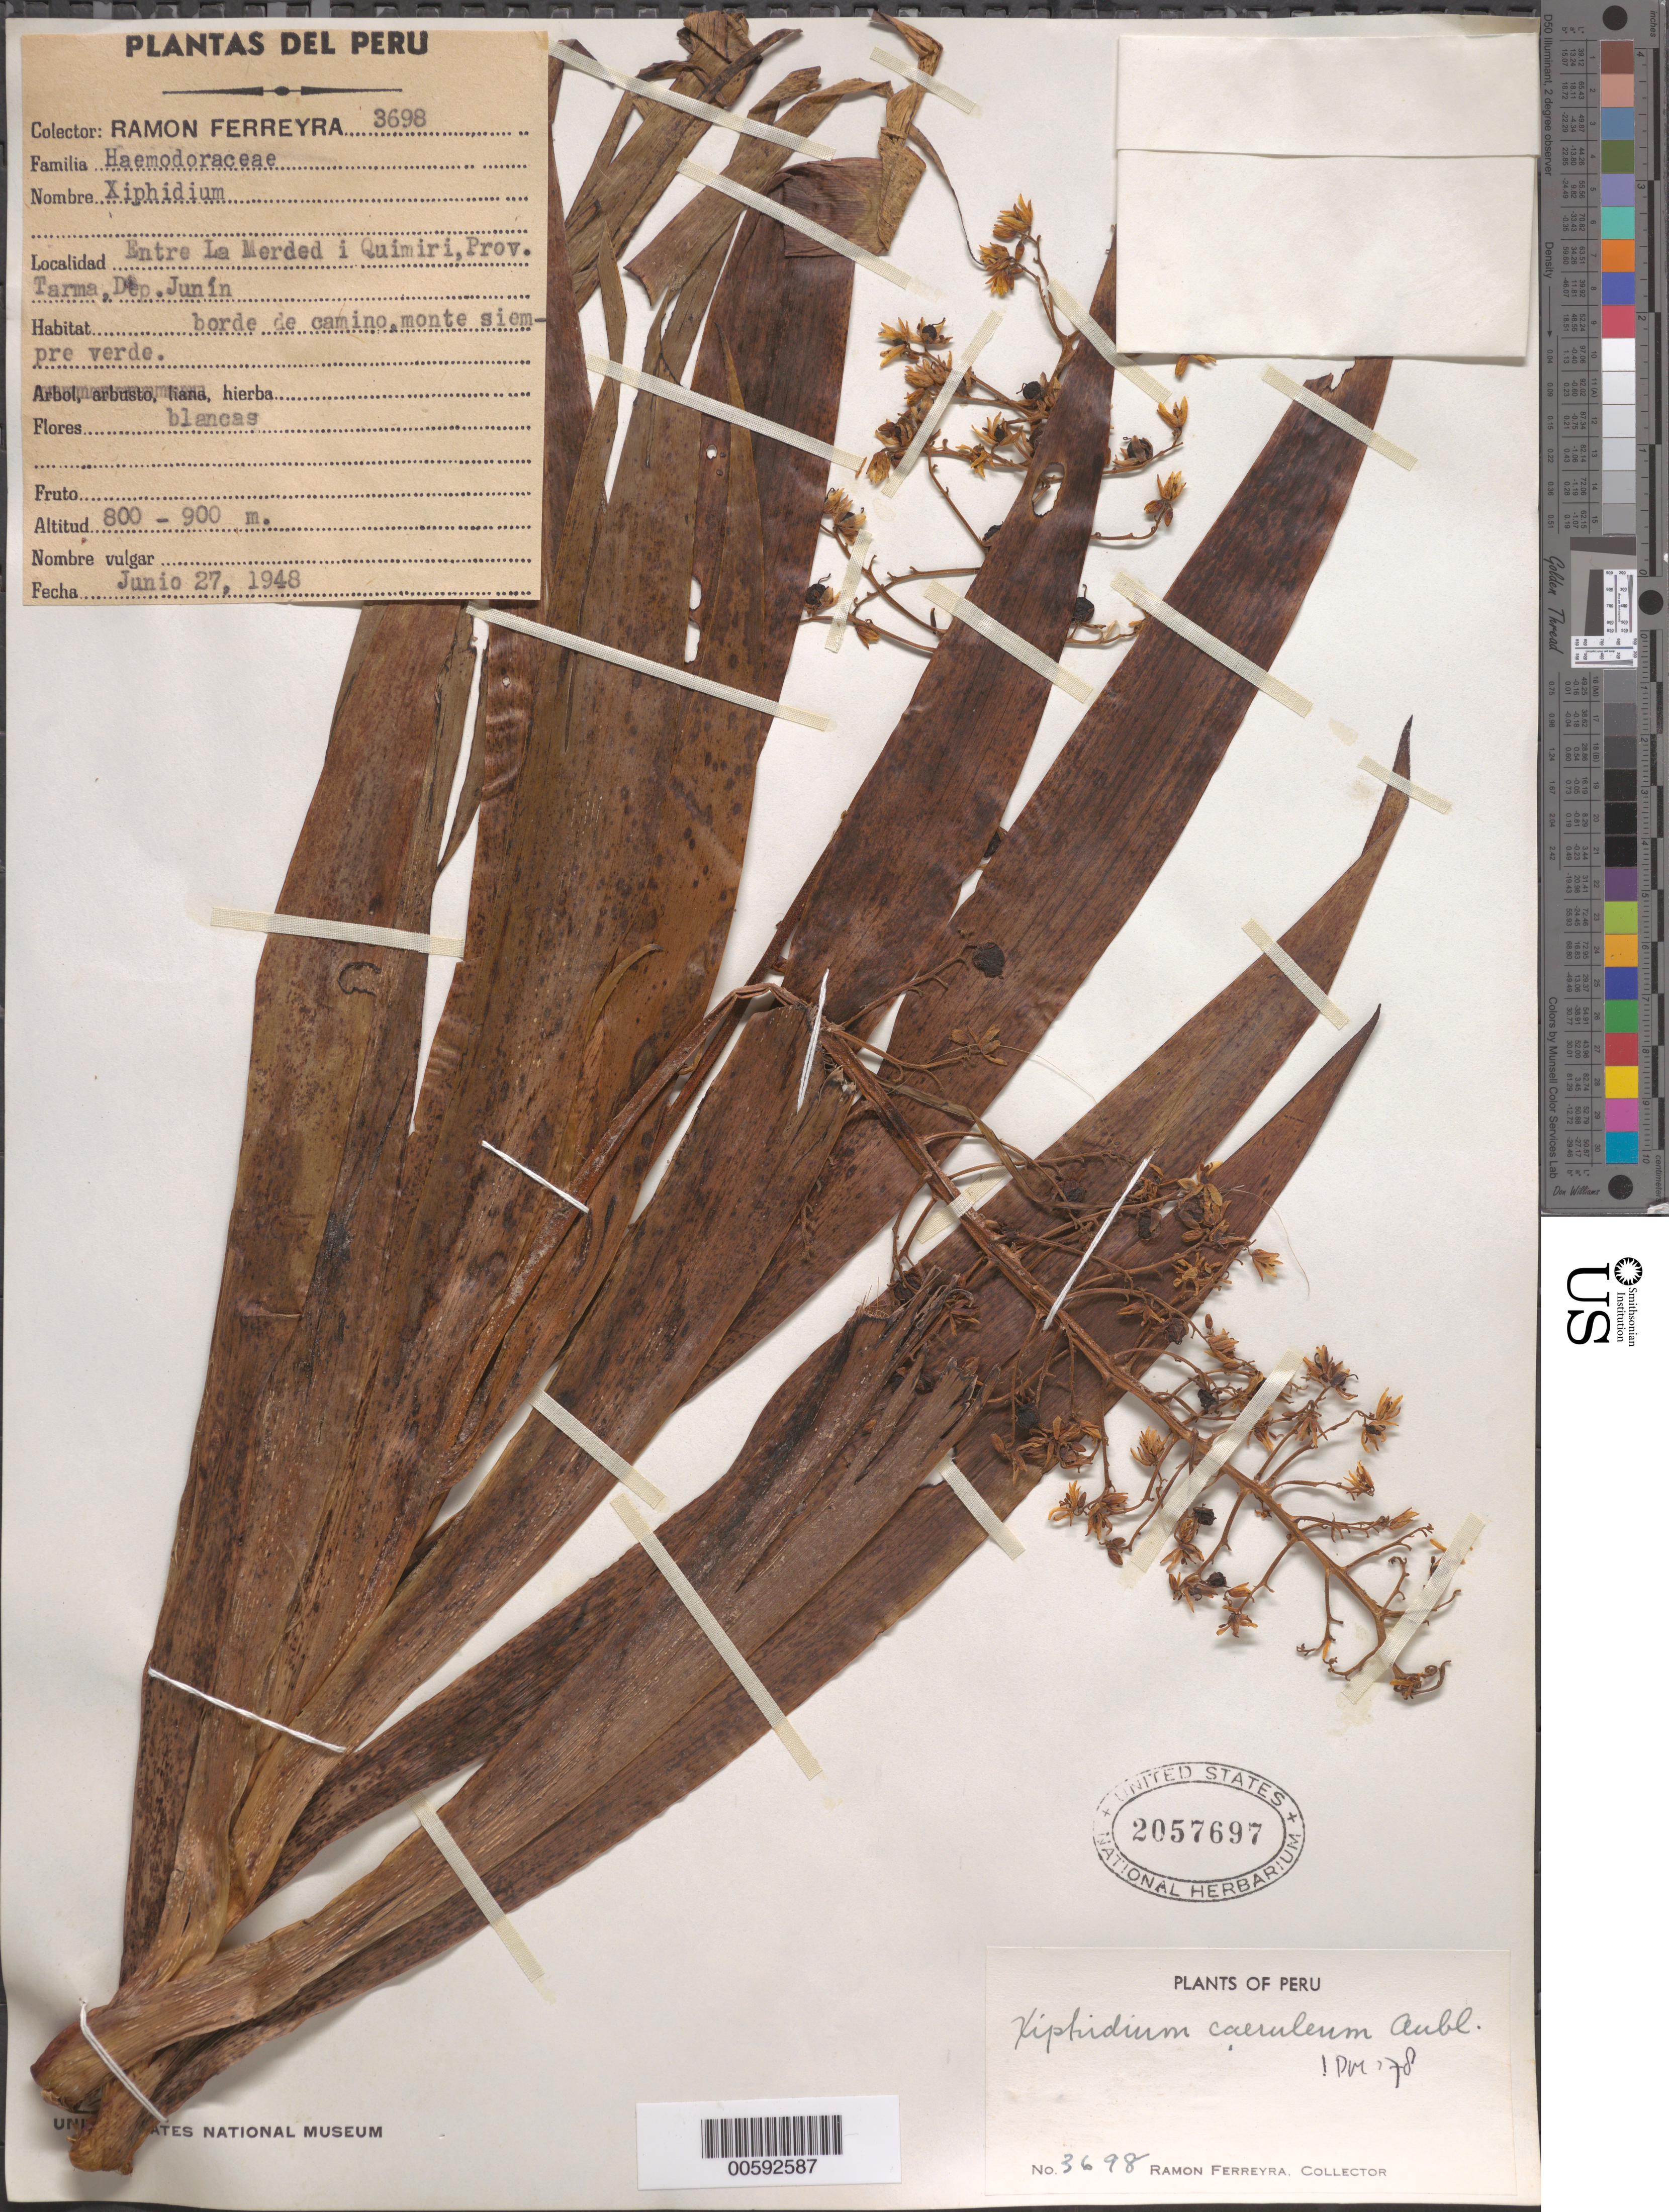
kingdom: Plantae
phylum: Tracheophyta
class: Liliopsida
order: Commelinales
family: Haemodoraceae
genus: Xiphidium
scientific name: Xiphidium caeruleum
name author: Aubl.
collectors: R. A. Ferreyra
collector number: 3698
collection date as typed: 27 Jun 1948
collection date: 1948-06-27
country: Peru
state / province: Junín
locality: Between La Merded and Quimiri, Tarma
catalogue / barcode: US 2057697